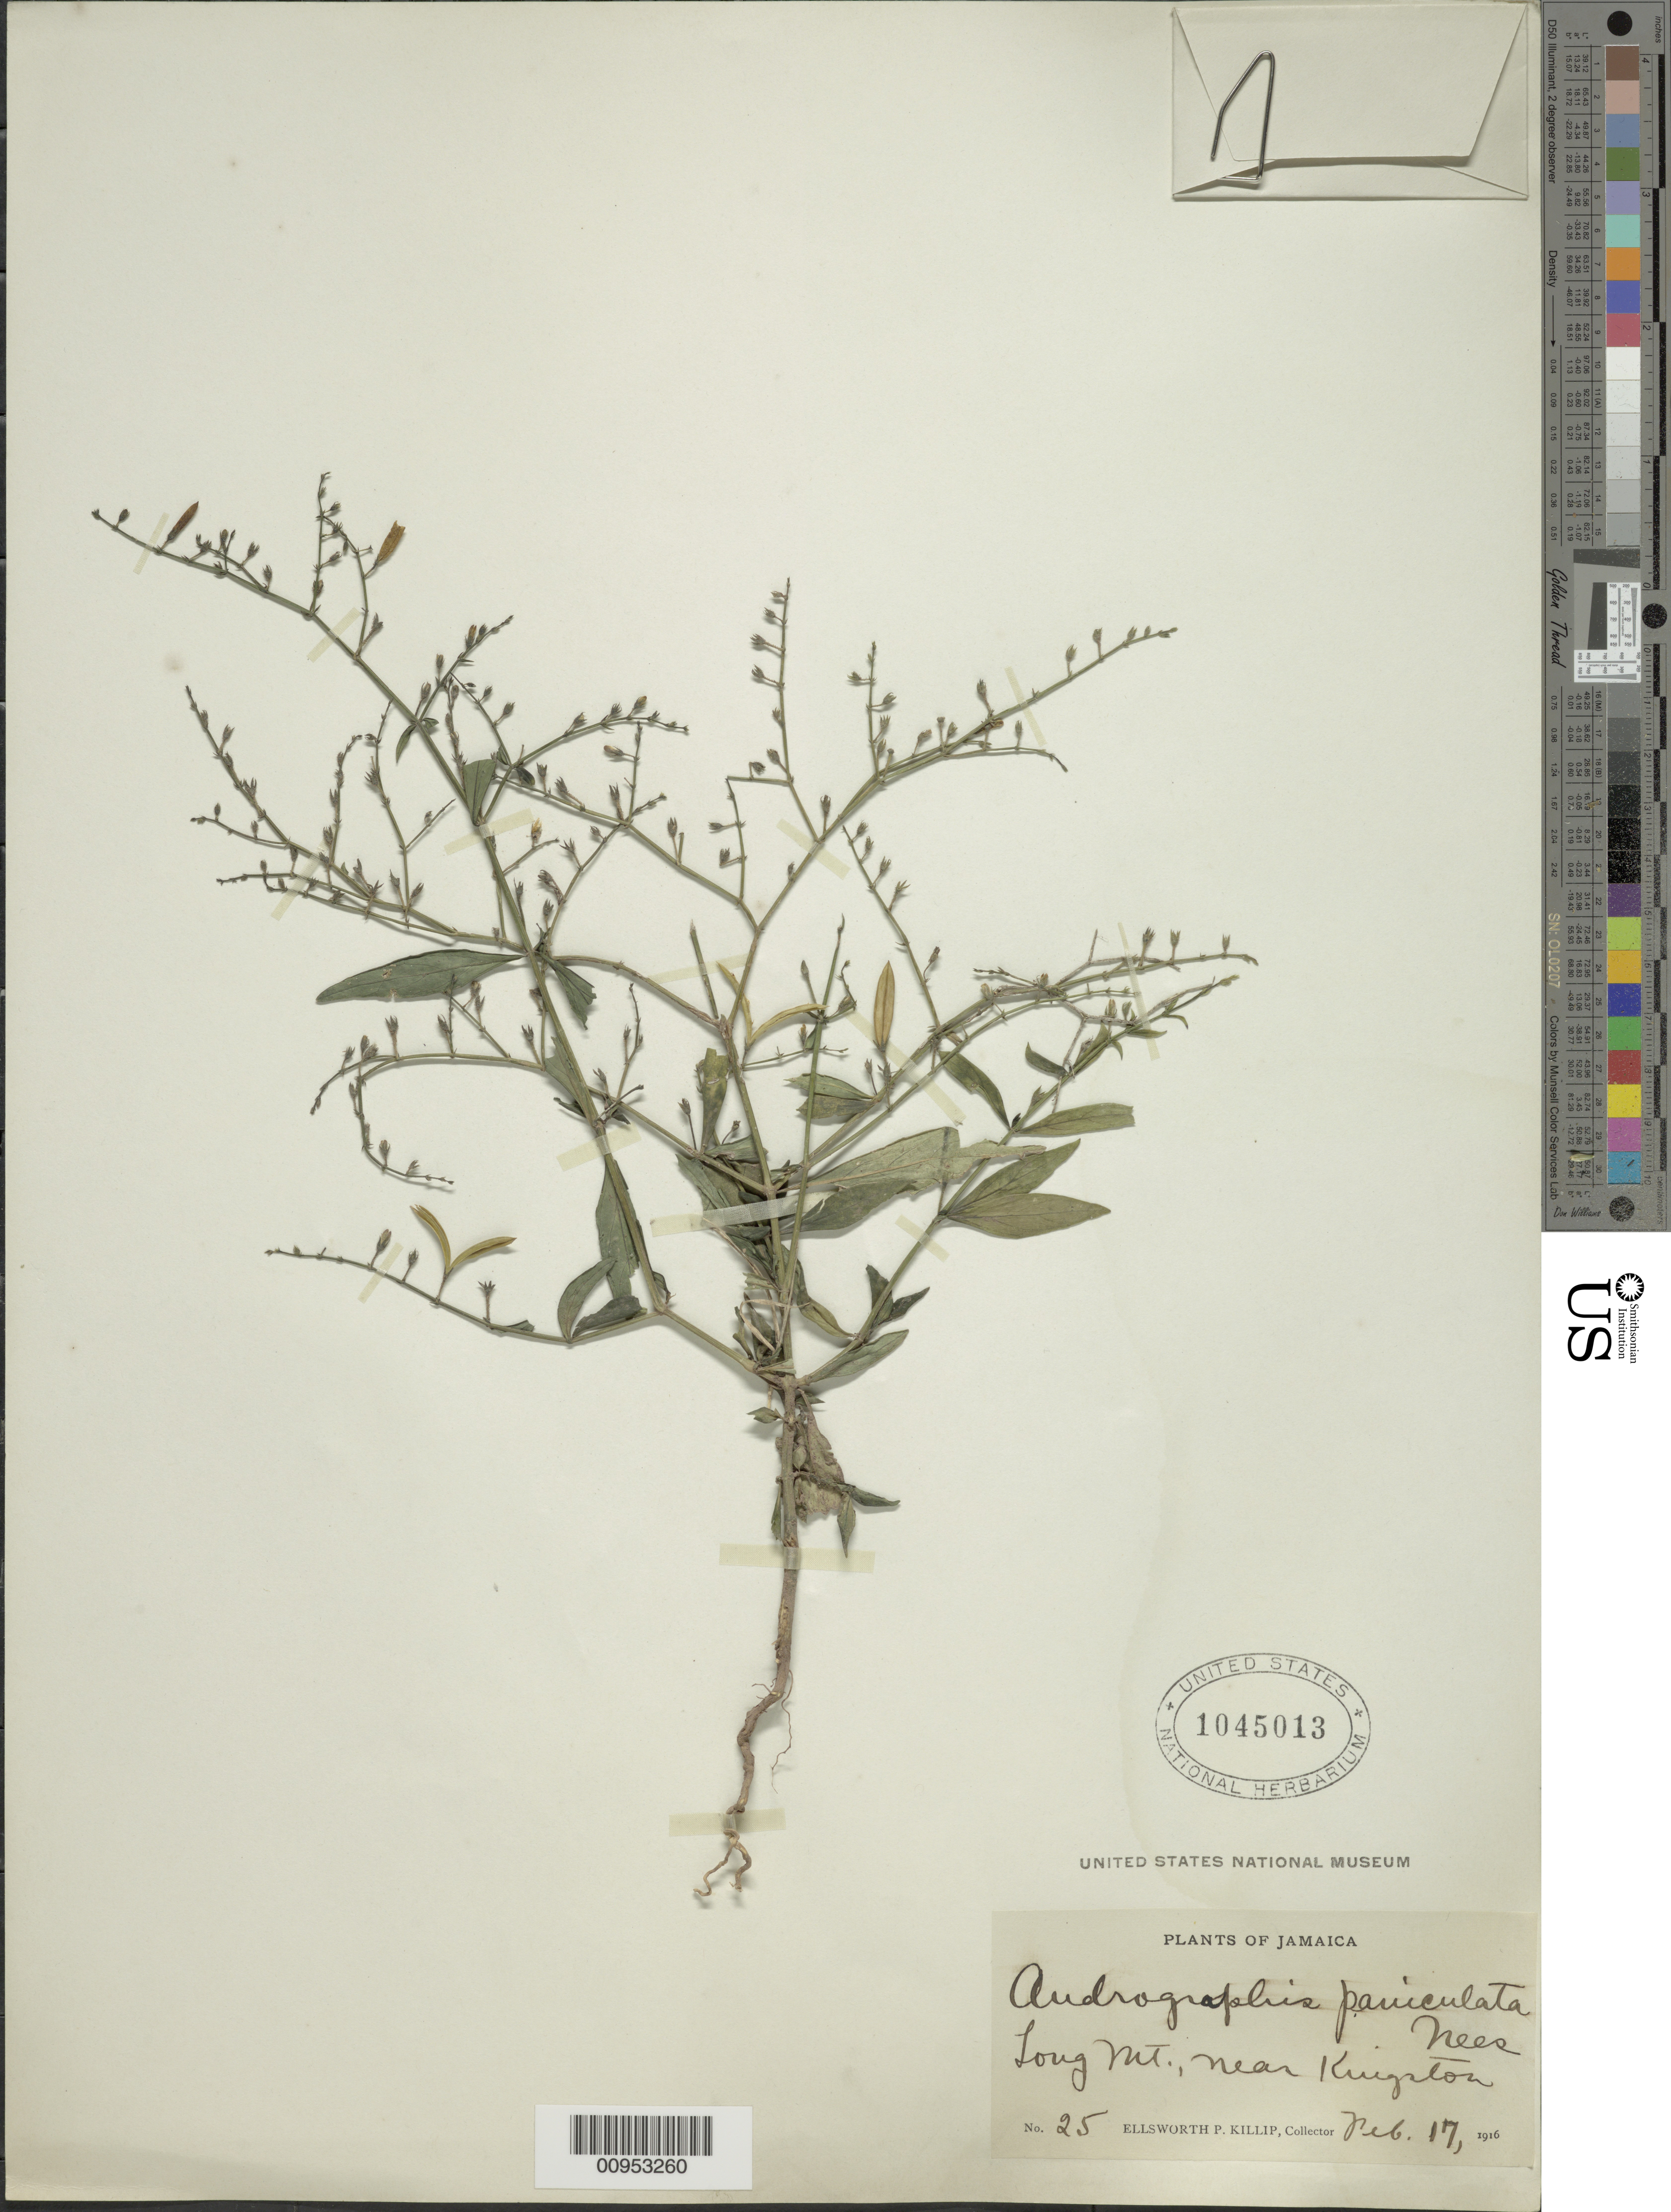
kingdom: Plantae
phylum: Tracheophyta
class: Magnoliopsida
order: Lamiales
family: Acanthaceae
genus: Andrographis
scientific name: Andrographis paniculata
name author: (Burm. f.) Nees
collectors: E. P. Killip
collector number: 25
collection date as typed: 17 Feb 1916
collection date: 1916-02-17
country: Jamaica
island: Jamaica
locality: Long Mountain, near Kingston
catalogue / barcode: US 1045013